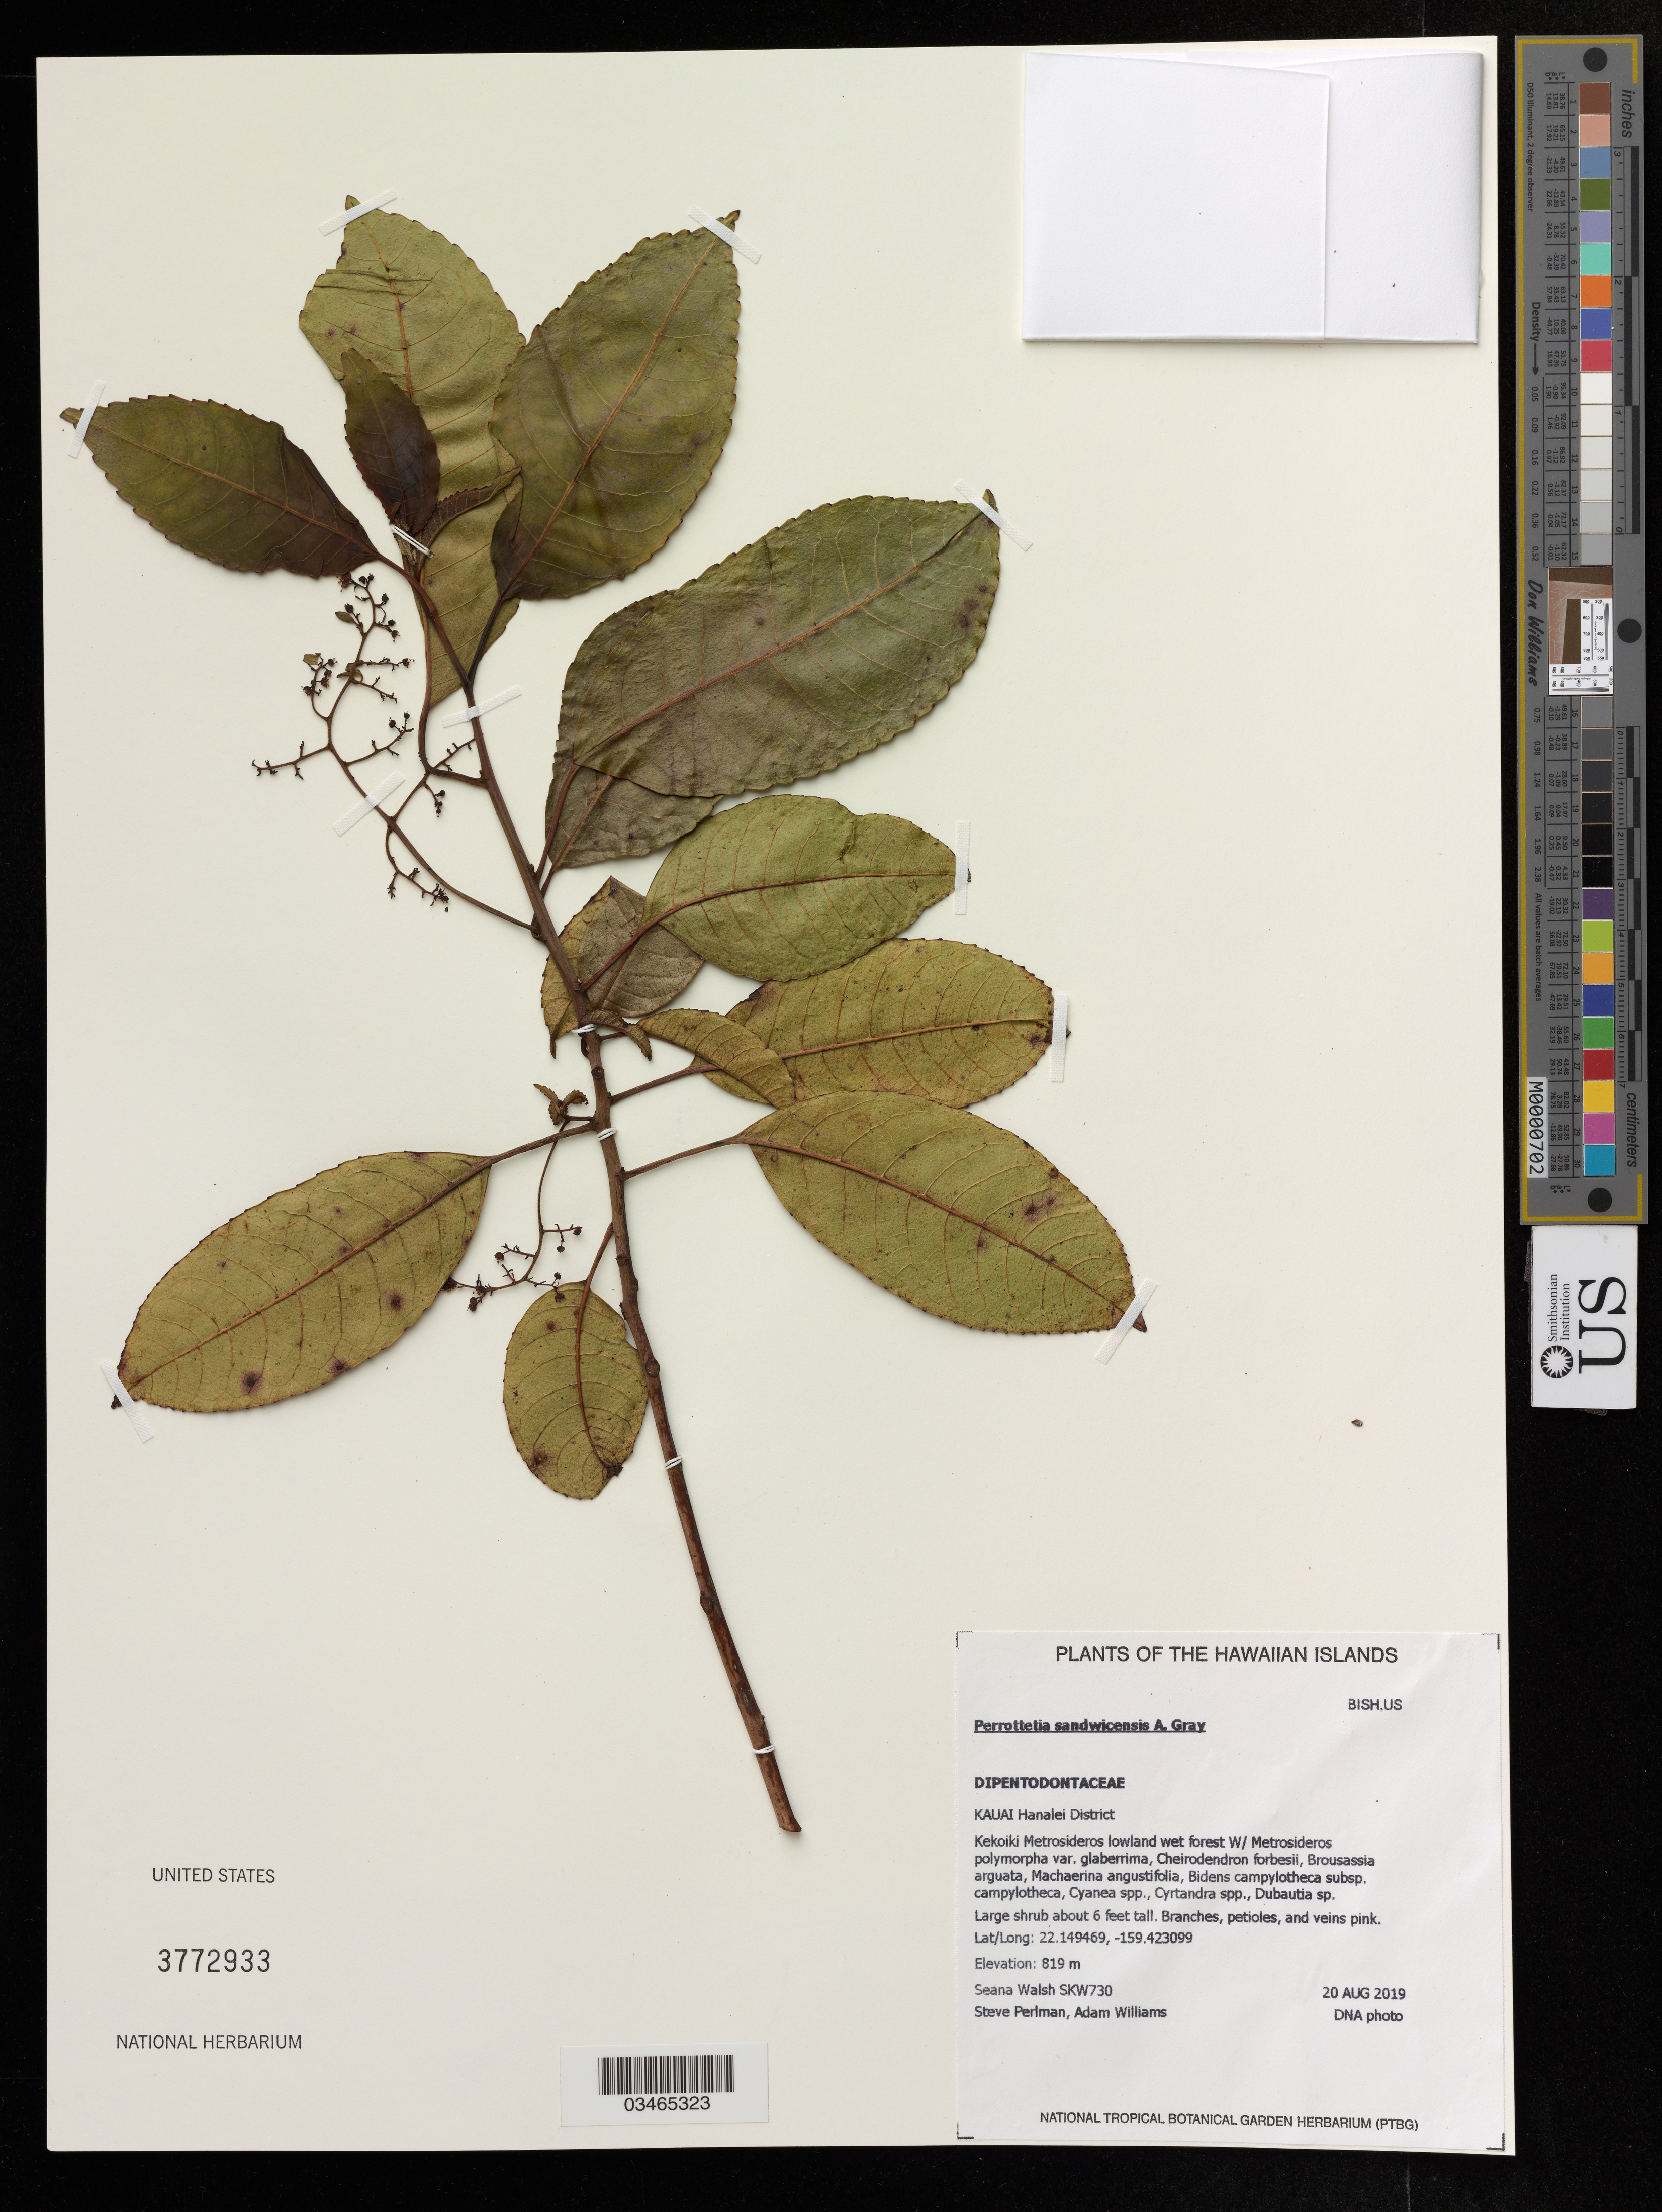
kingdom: Plantae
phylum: Tracheophyta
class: Magnoliopsida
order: Huerteales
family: Dipentodontaceae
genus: Perrottetia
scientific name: Perrottetia sandwicensis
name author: A. Gray in Wilkes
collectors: S. Walsh, S. Perlman & A. Williams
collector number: SKW730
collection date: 2019-08-20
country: United States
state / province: Hawaii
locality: Kauai Hanalei District, Kekoiki Metrosideros.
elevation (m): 819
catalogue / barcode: US 3772933